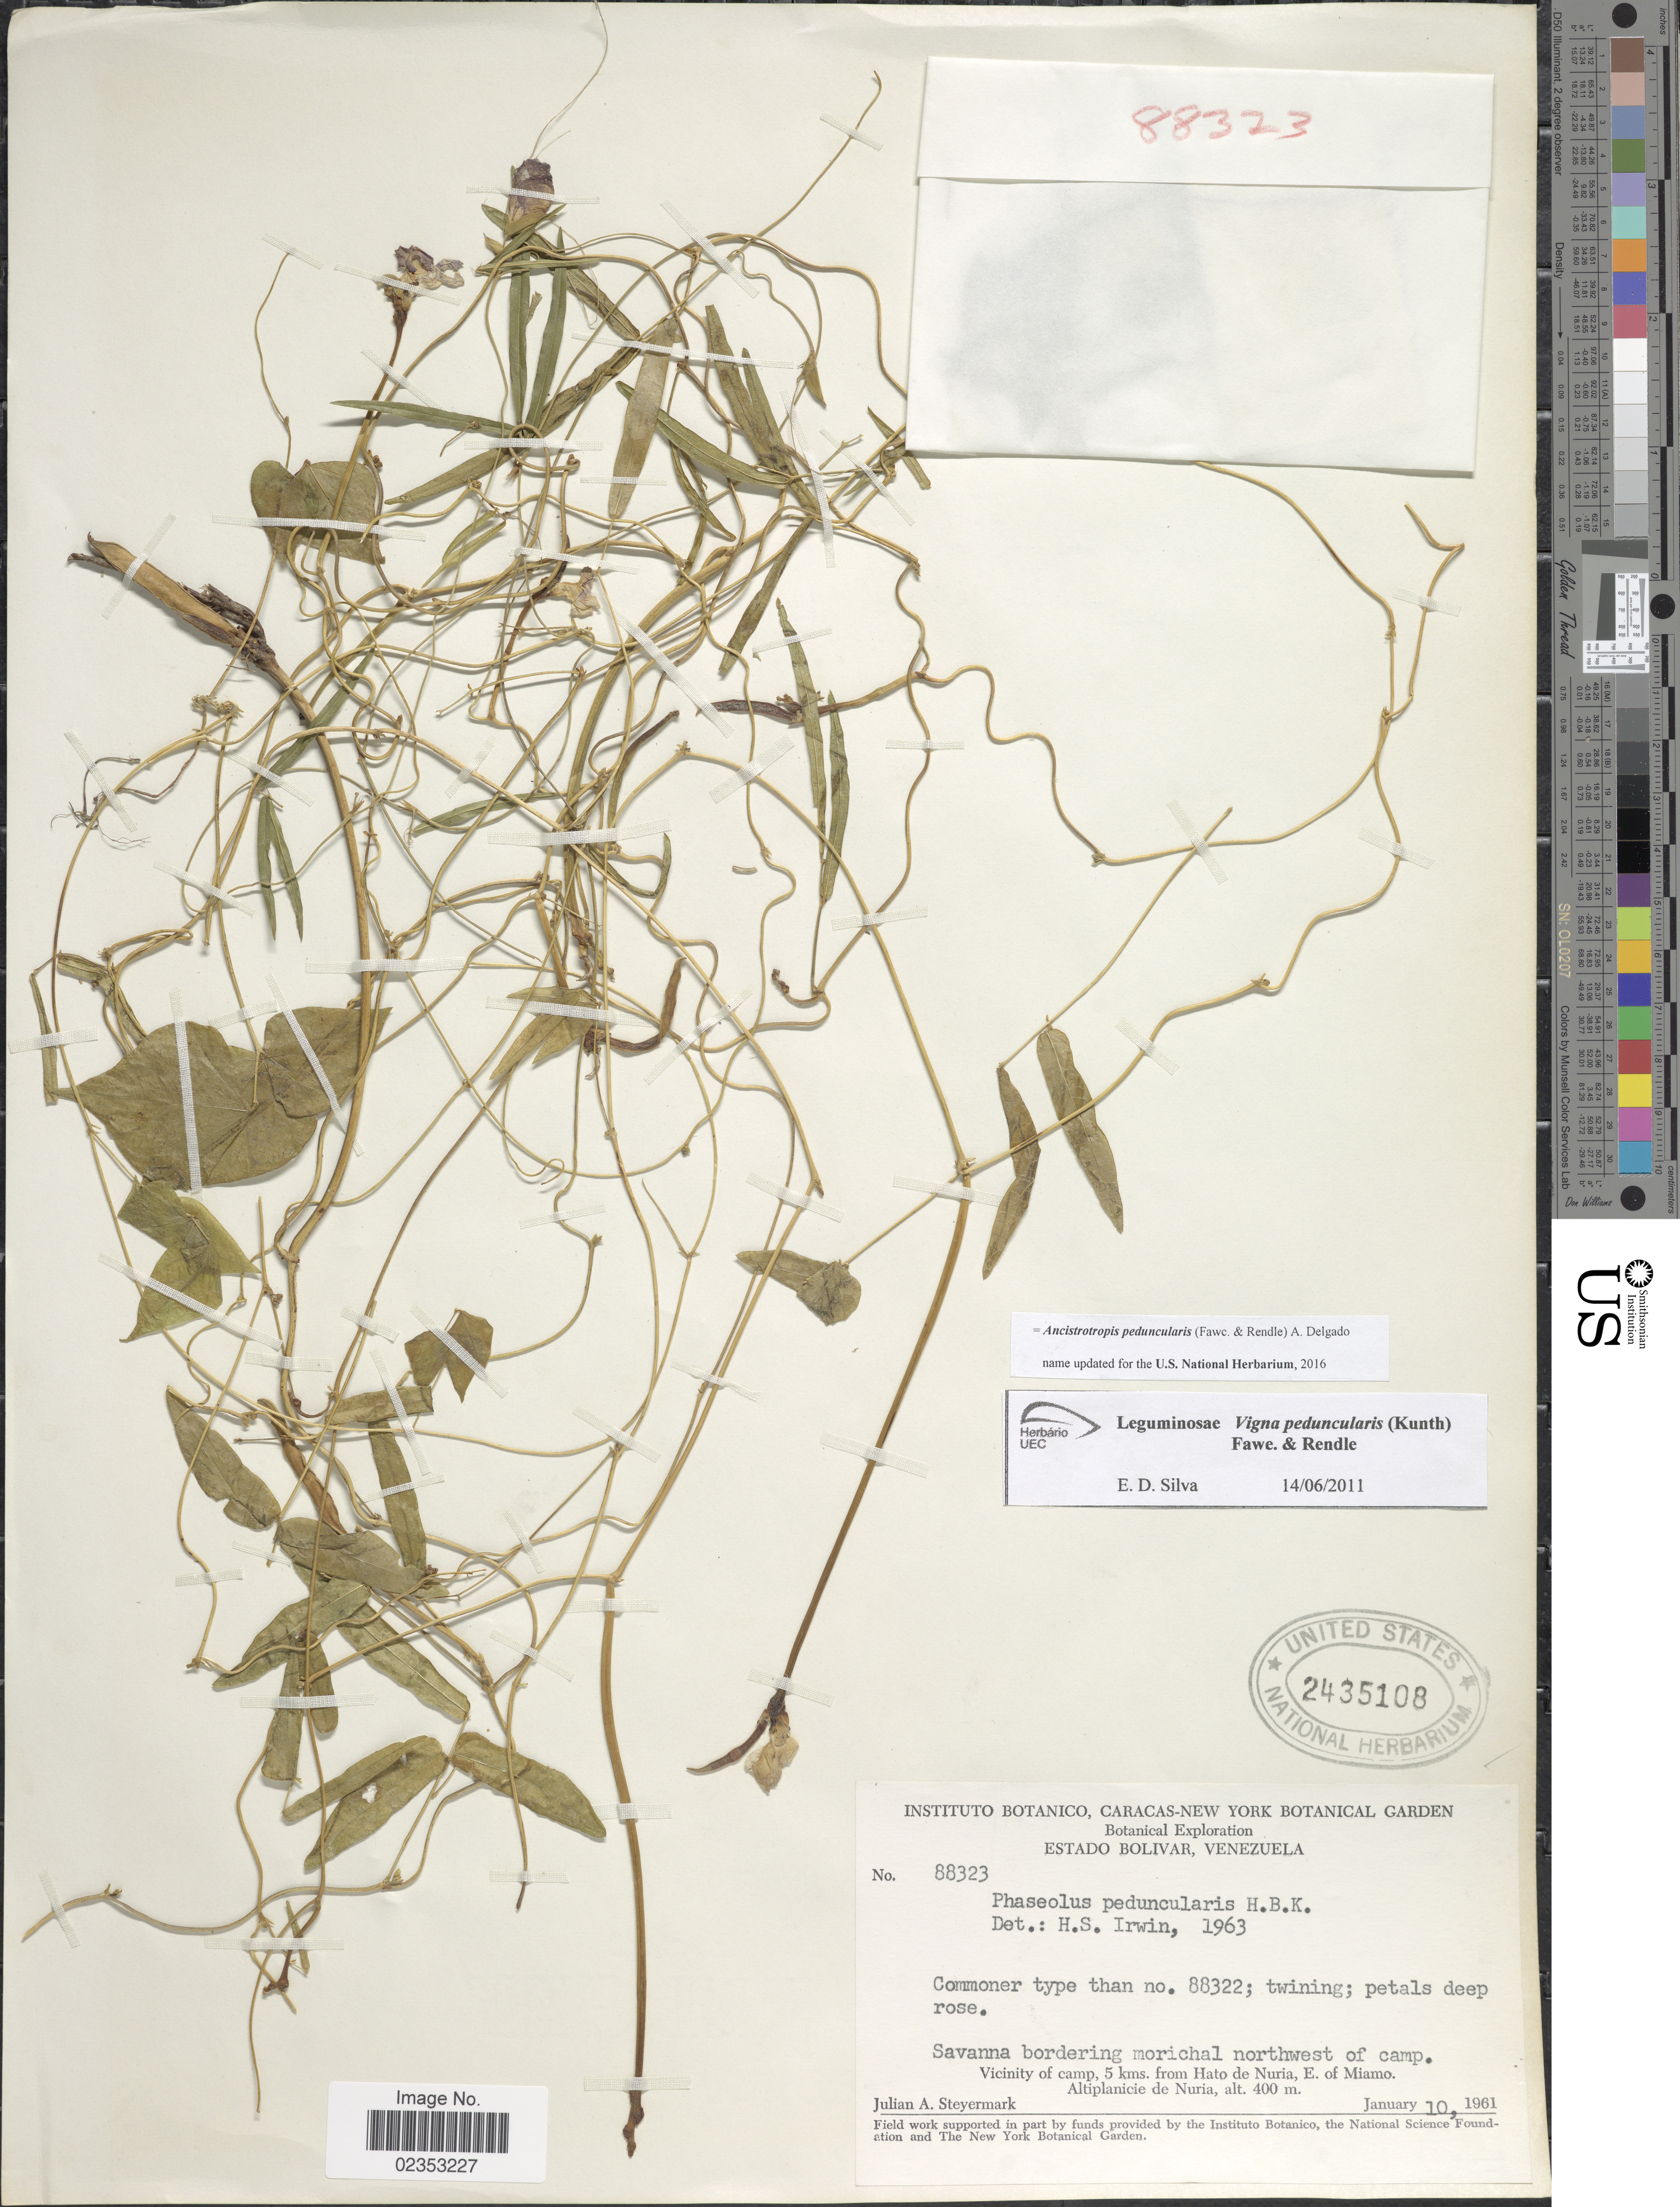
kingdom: Plantae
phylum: Tracheophyta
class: Magnoliopsida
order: Fabales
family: Fabaceae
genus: Ancistrotropis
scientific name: Ancistrotropis peduncularis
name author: (Fawc. & Rendle) A. Delgado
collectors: J. Steyermark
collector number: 88323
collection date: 1961-01-10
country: Venezuela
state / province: Bolivar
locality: Savanna bordering morichal northwest of camp. Vicinity of camp, 5 kms. from Hato de Nuria, E. of Miamo. Altiplanicie de Nuria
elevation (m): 400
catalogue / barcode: US 2435108